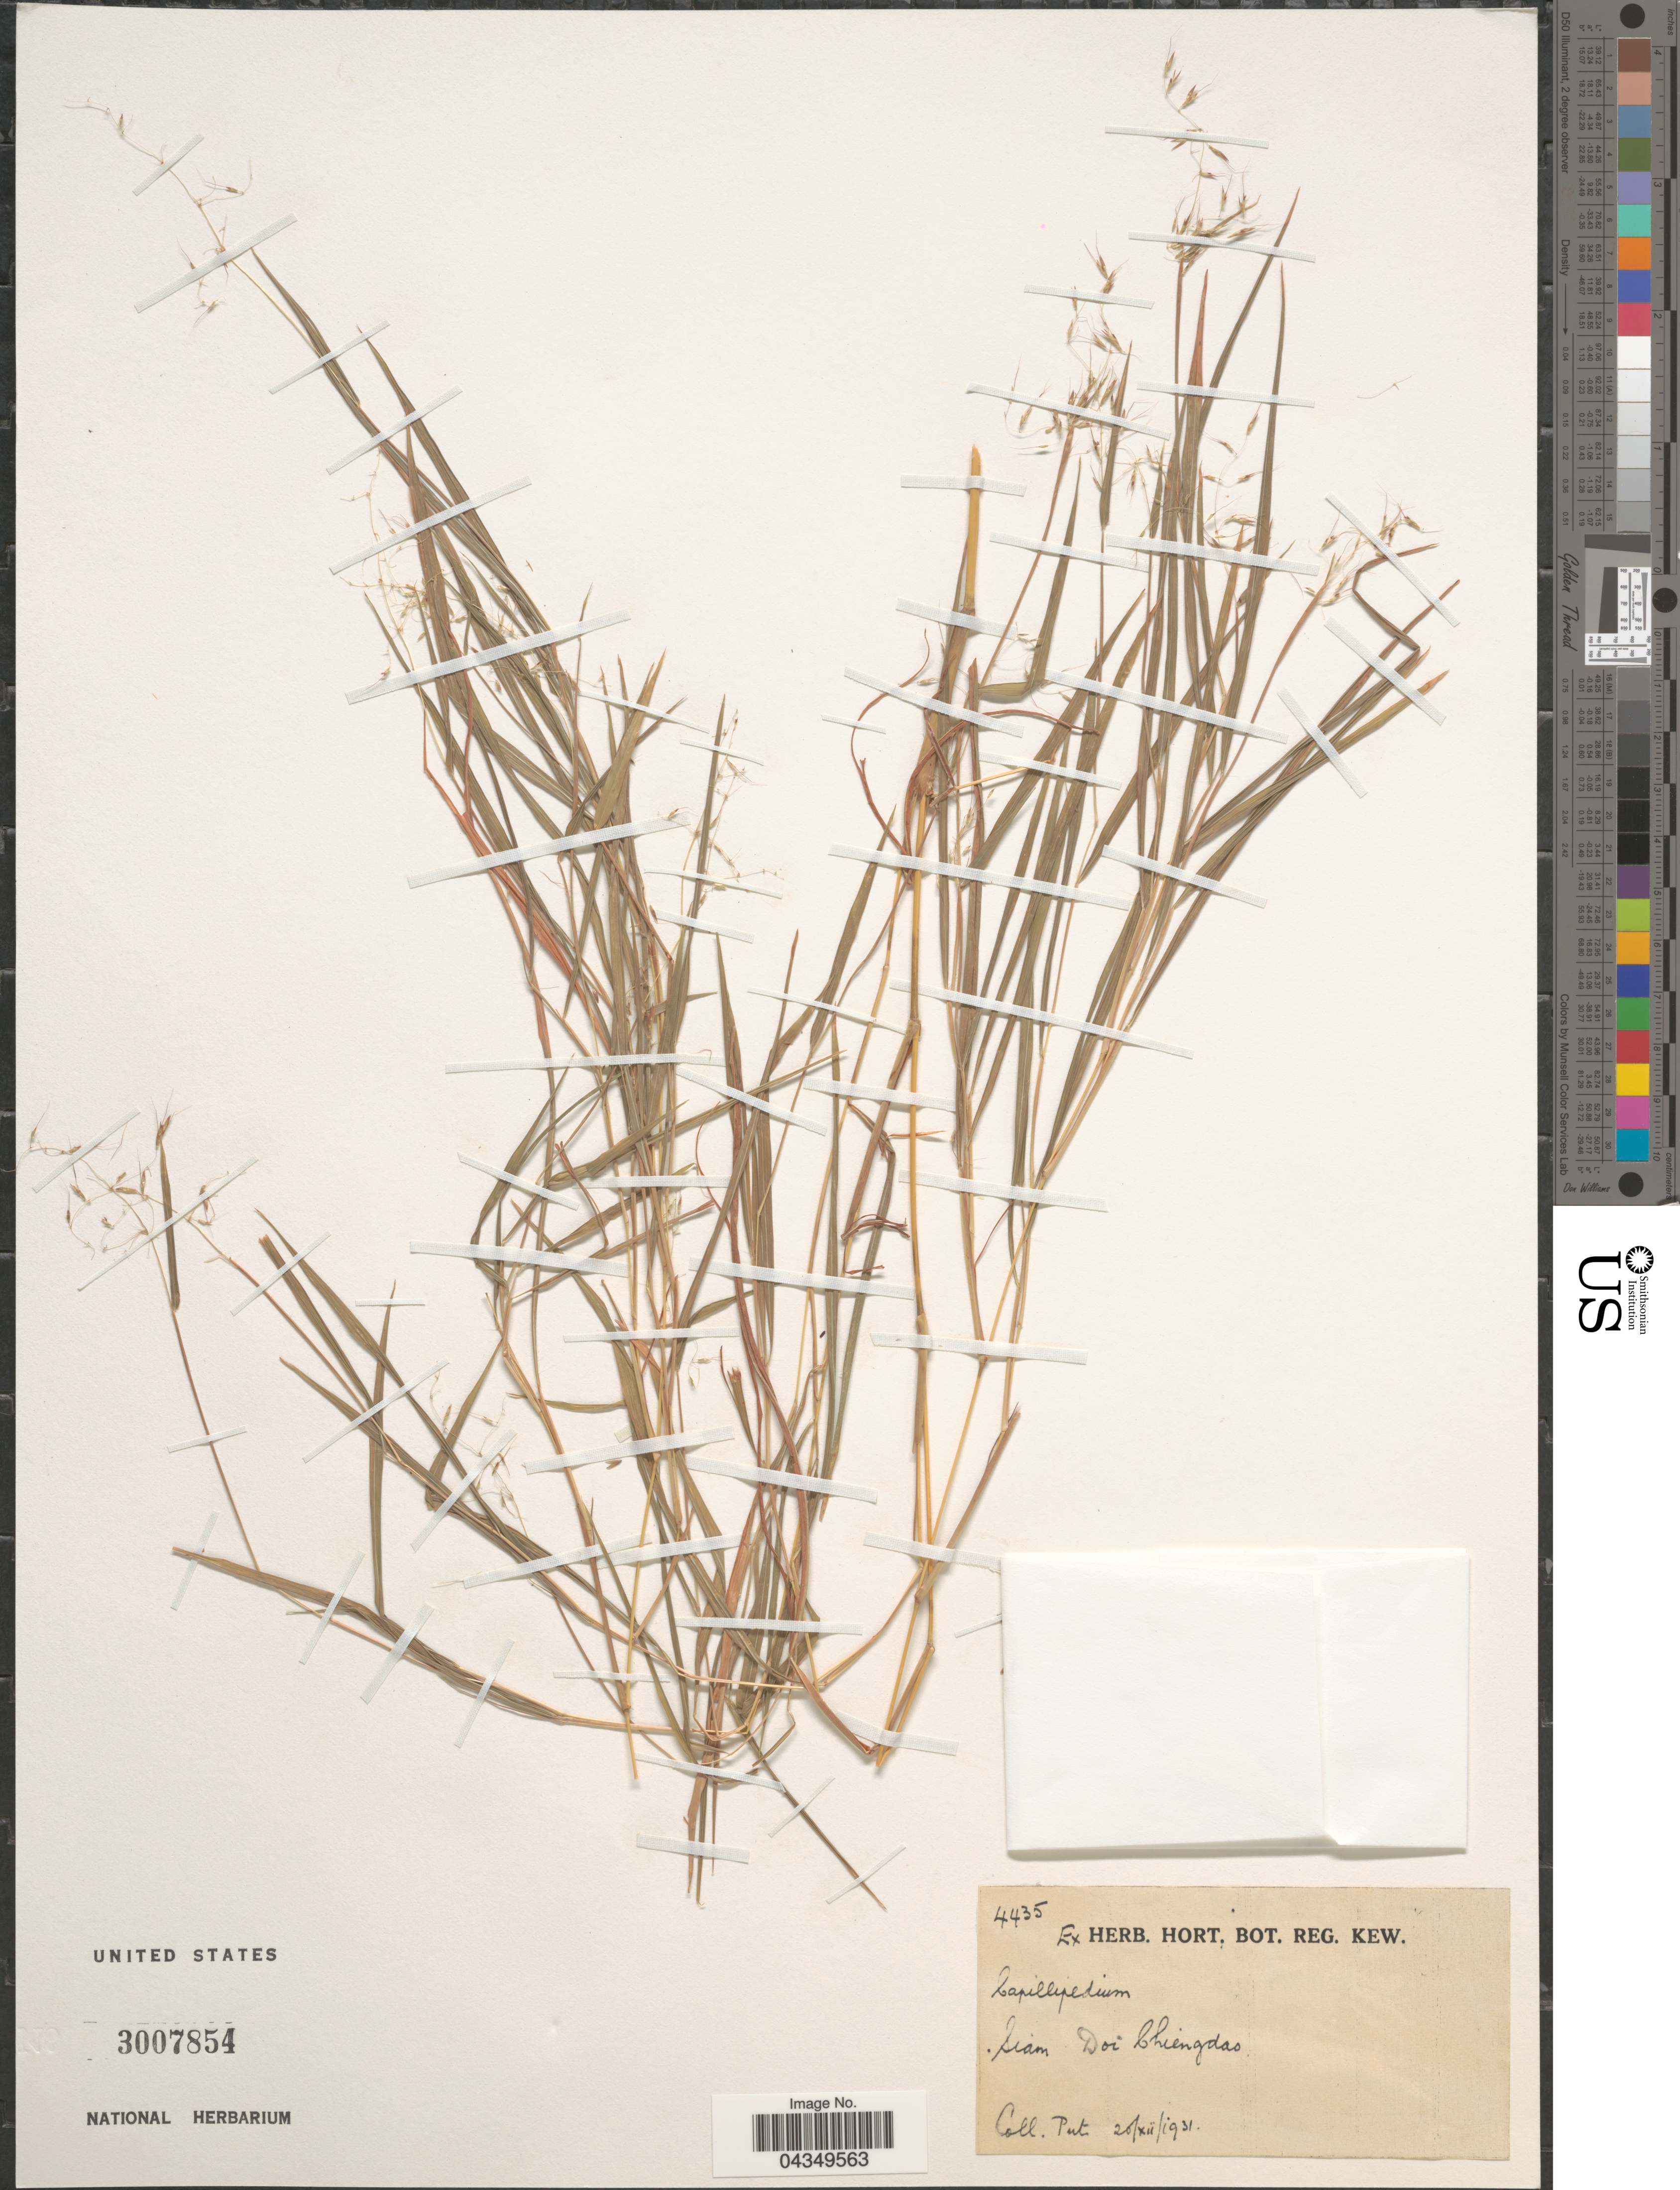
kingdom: Plantae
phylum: Tracheophyta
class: Liliopsida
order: Poales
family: Poaceae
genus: Capillipedium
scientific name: Capillipedium sp.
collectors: -. Put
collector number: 4435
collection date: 1931-12-20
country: Thailand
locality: Siam. Doi Chiengdas.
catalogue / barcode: US 3007854